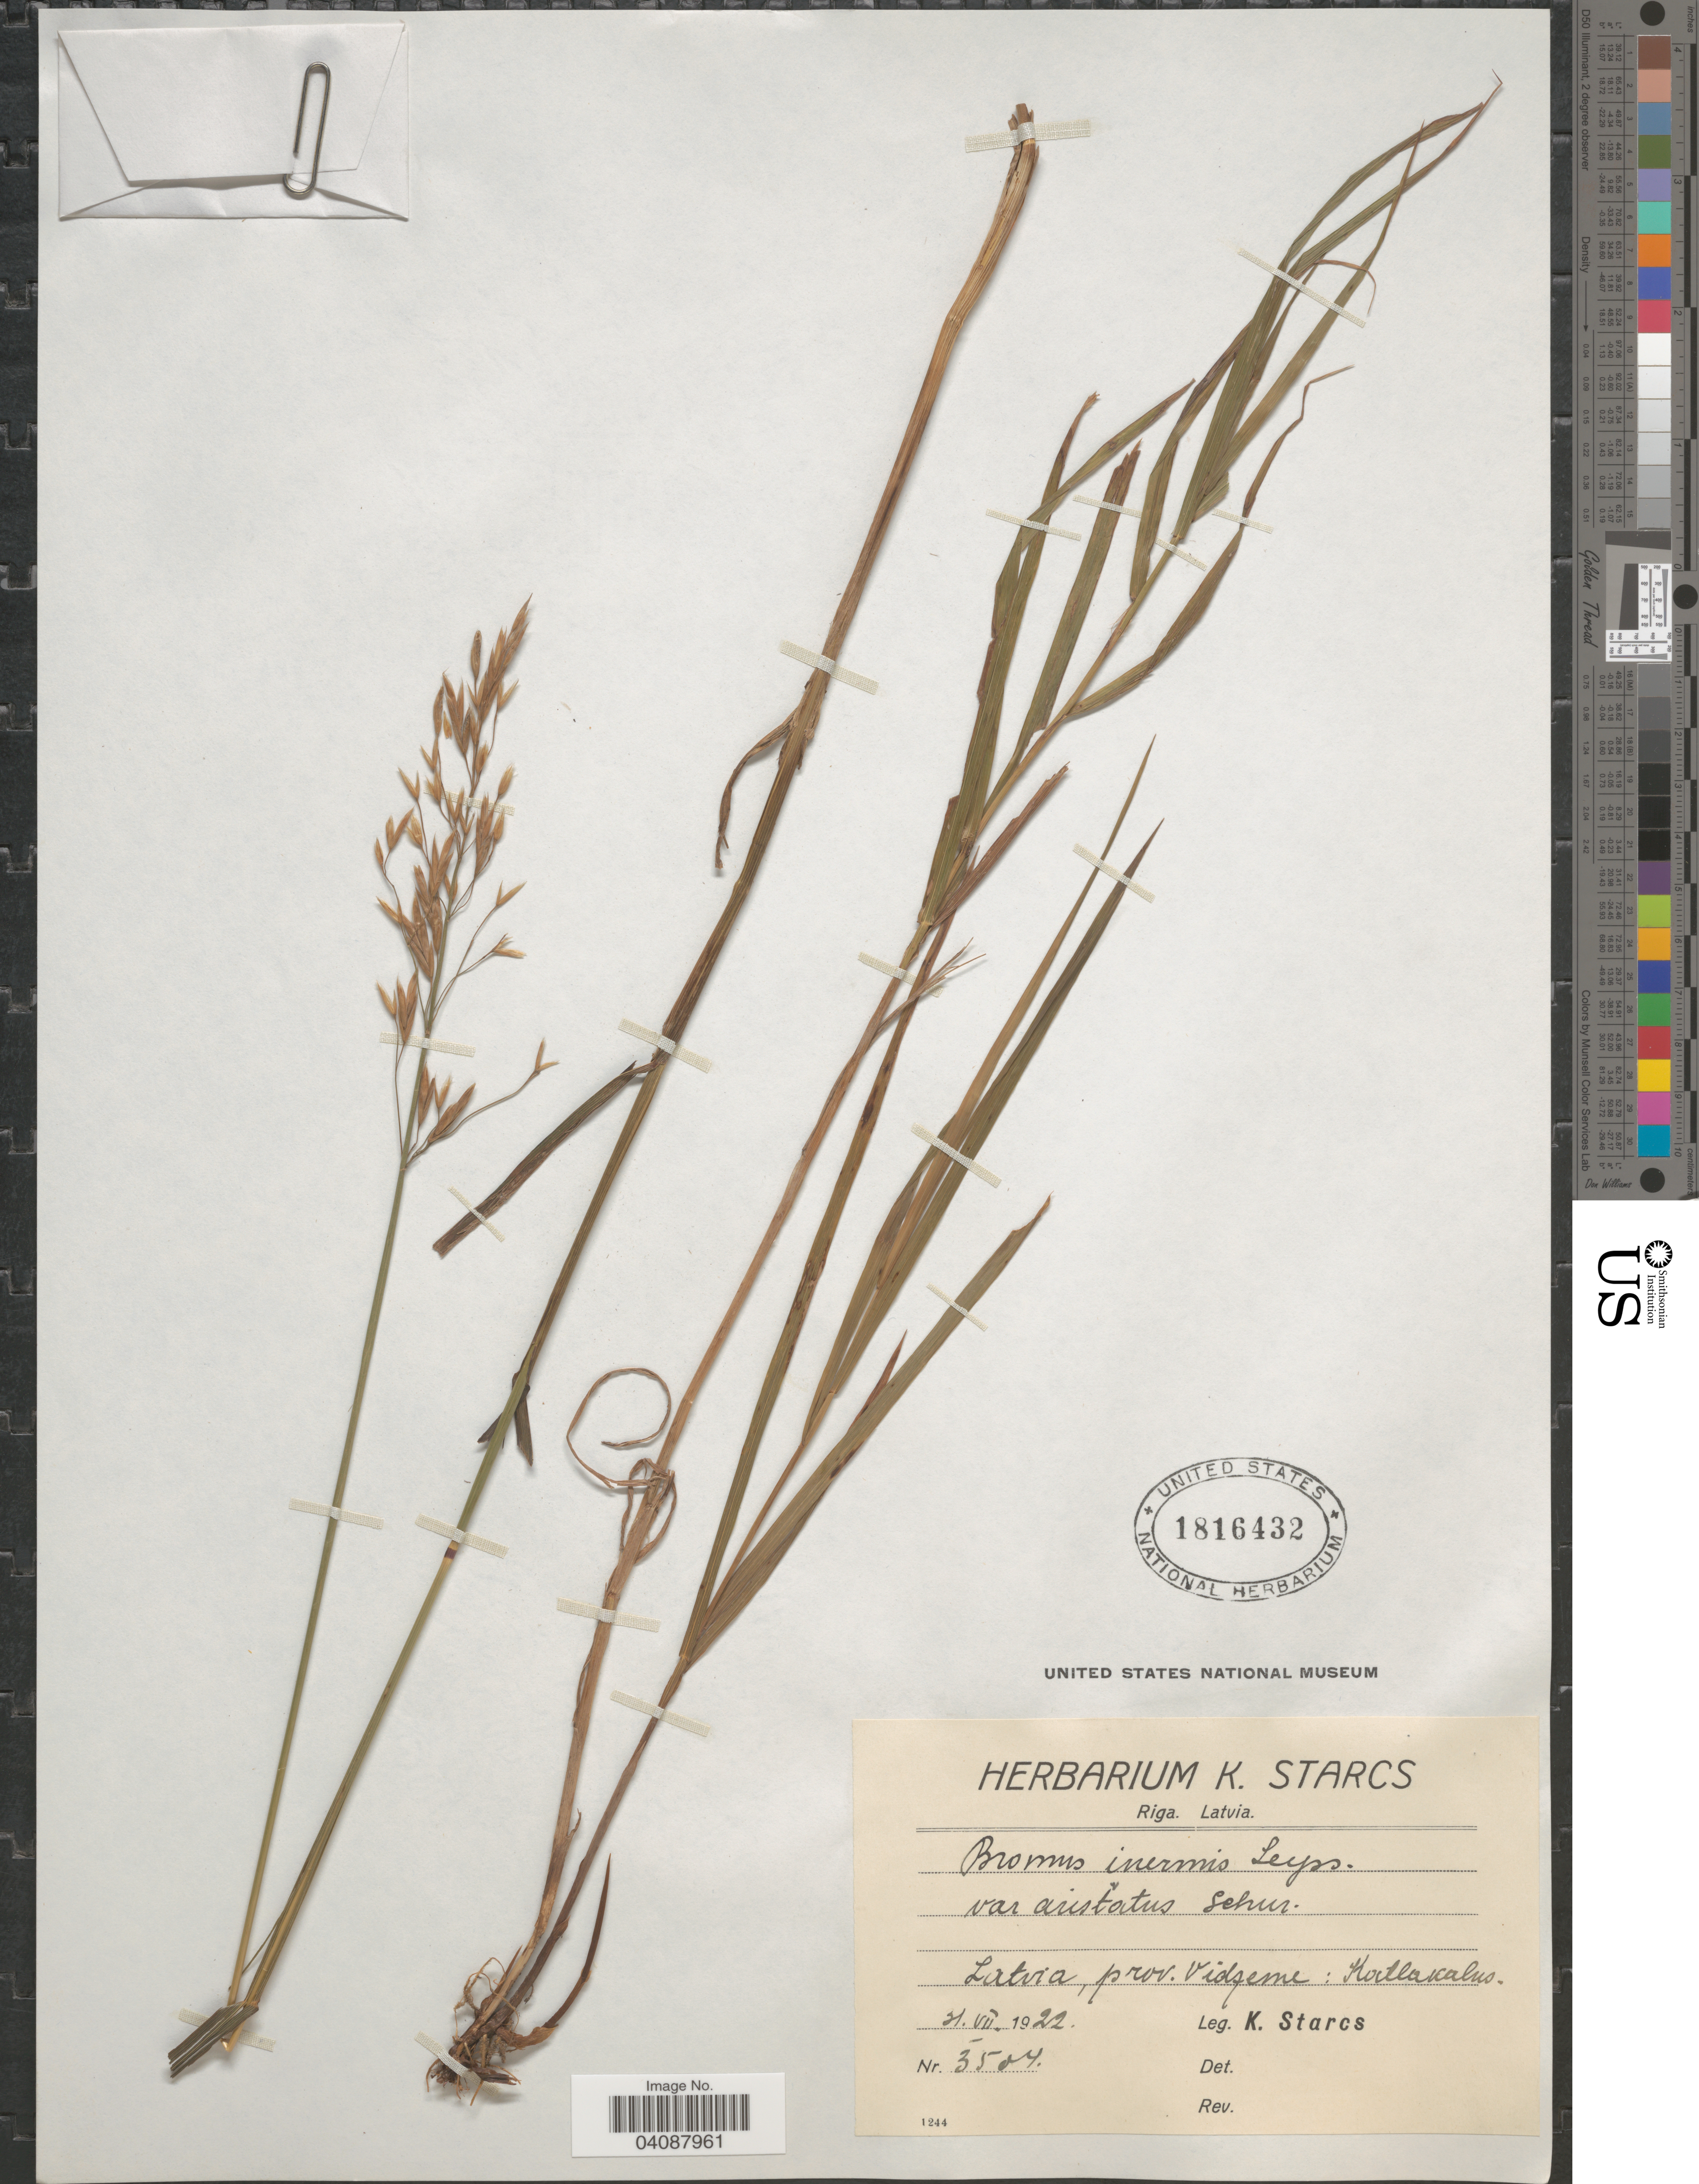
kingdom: Plantae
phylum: Tracheophyta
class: Liliopsida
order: Poales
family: Poaceae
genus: Bromus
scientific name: Bromus inermis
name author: Leyss.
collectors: K. Starcs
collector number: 3504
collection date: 1922-07-31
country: Latvia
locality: Prov. Vidzeme: Kortlakalus [interpreted].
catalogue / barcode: US 1816432